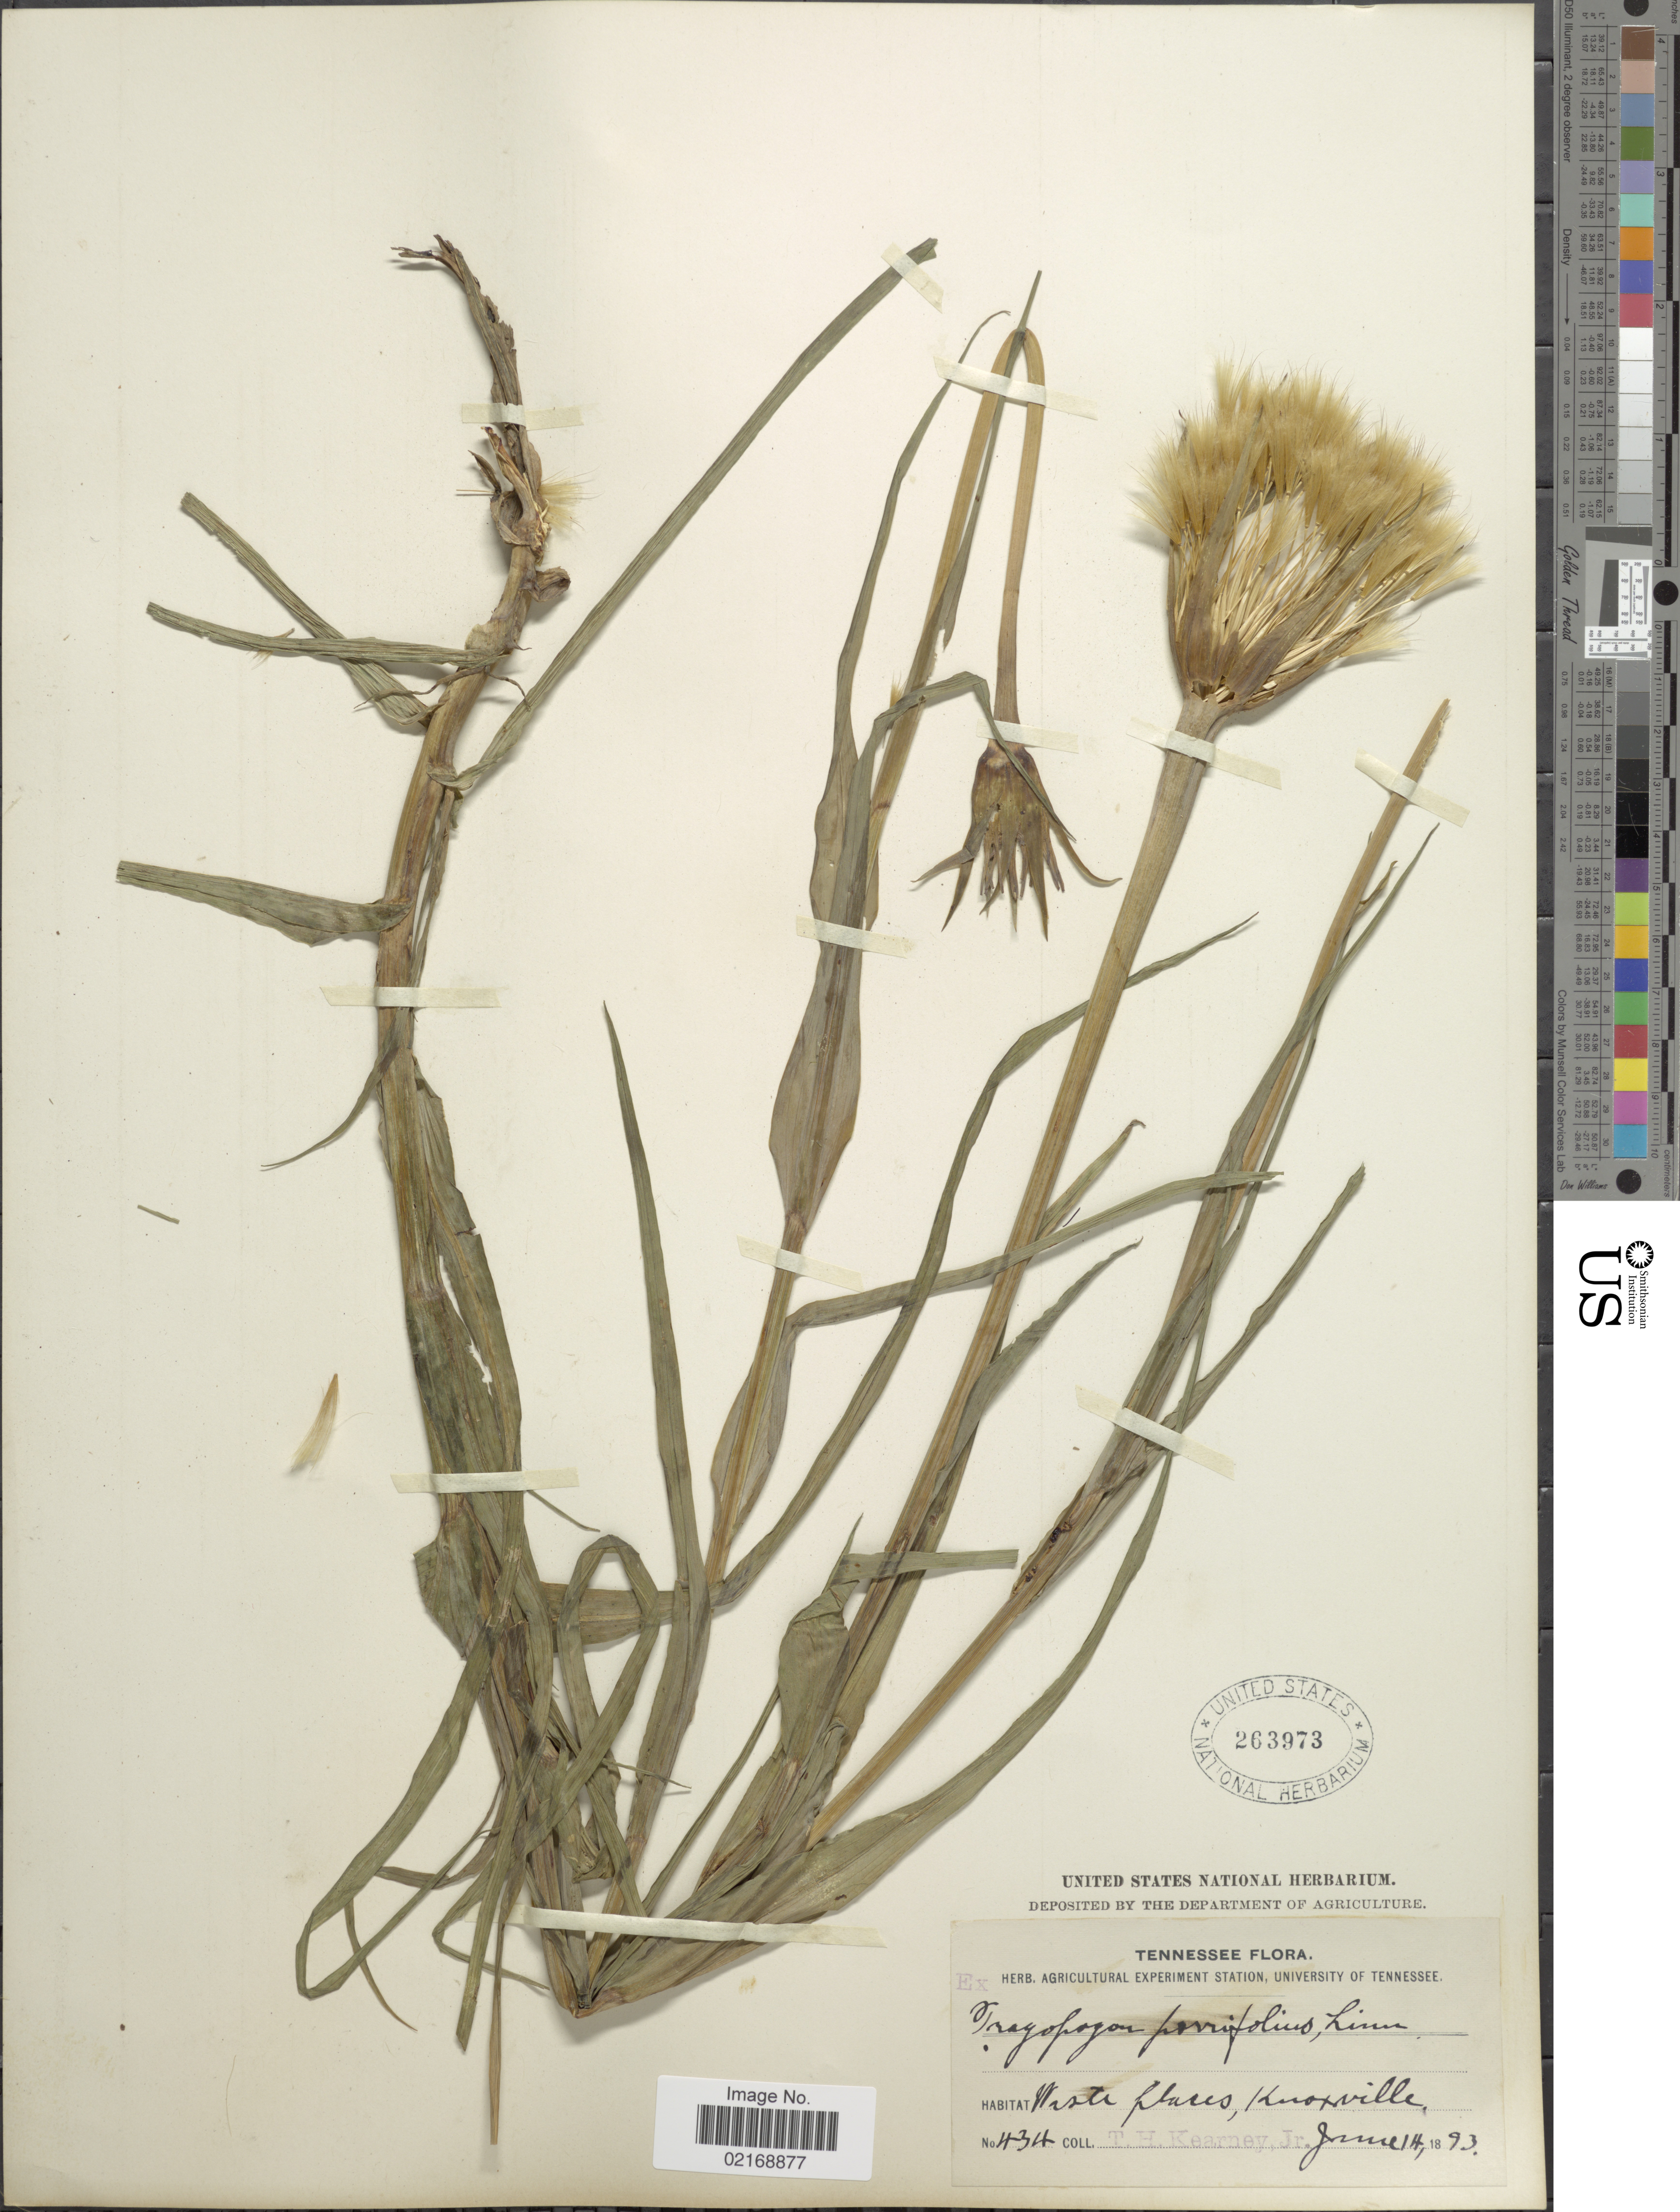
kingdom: Plantae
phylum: Tracheophyta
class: Magnoliopsida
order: Asterales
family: Asteraceae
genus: Tragopogon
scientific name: Tragopogon porrifolius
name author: L.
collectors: T. H. Kearney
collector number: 434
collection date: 1893-06-14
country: United States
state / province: Tennessee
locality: Knoxville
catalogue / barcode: US 263973